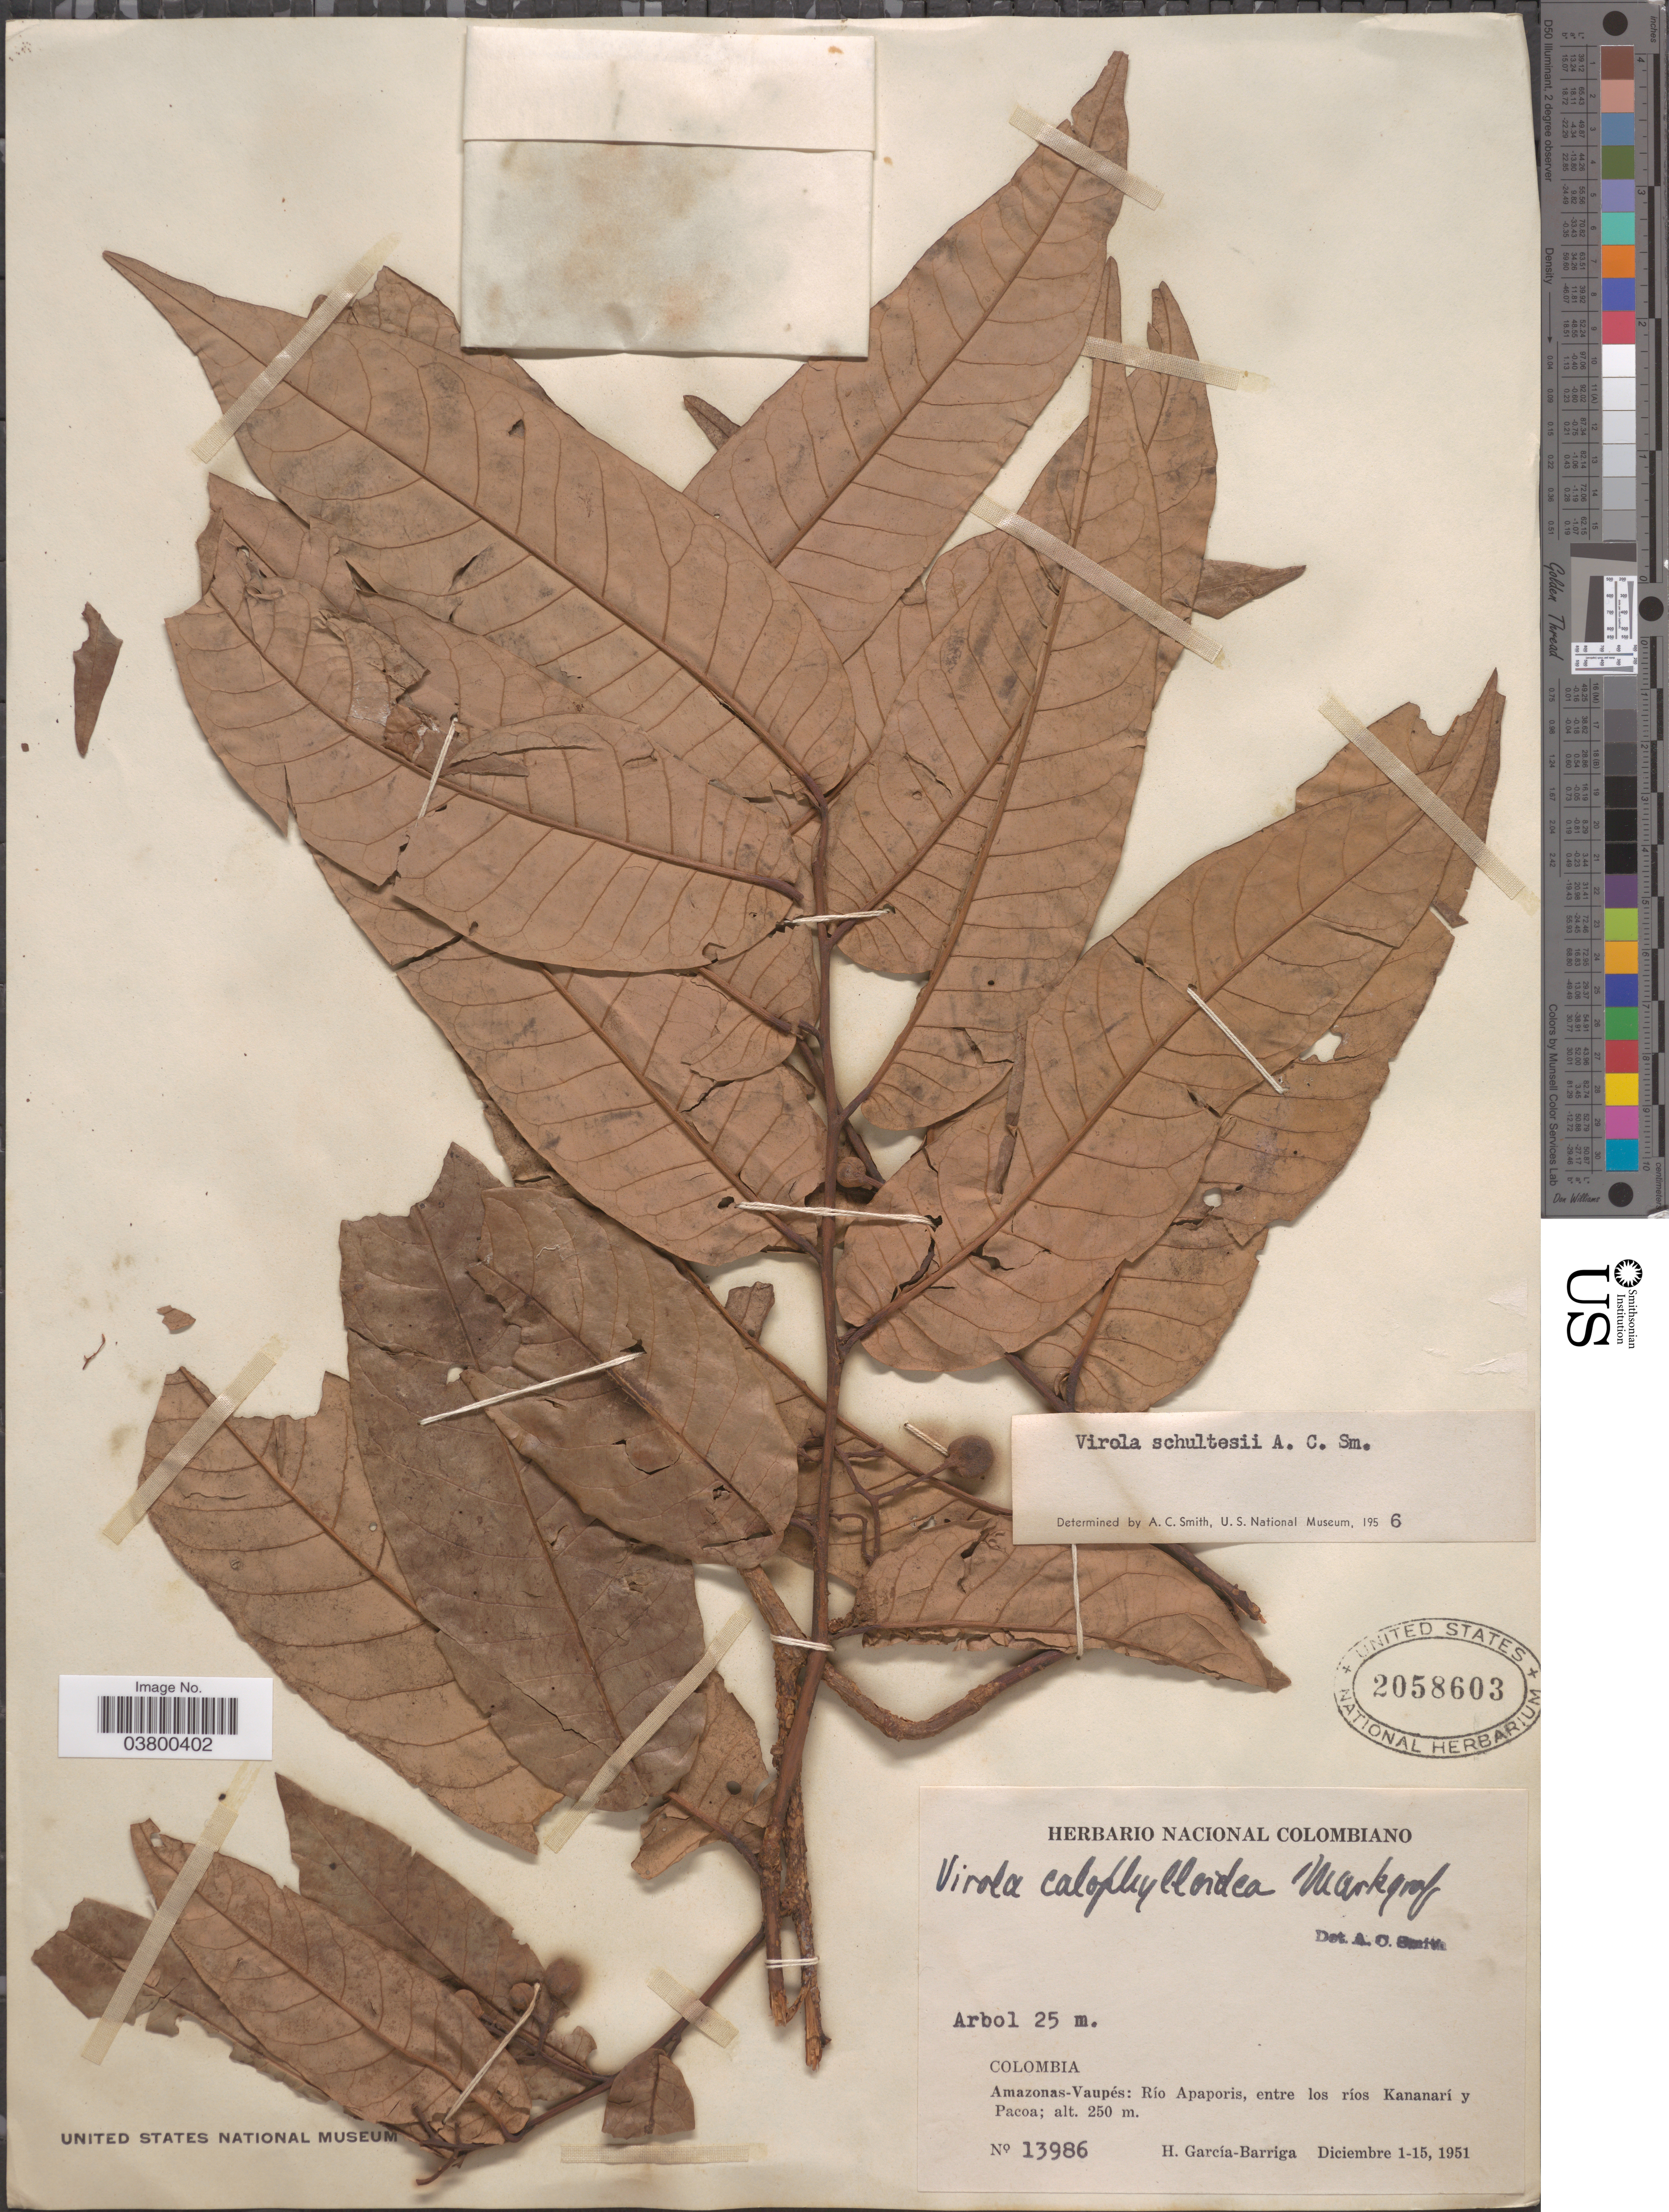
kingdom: Plantae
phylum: Tracheophyta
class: Magnoliopsida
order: Magnoliales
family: Myristicaceae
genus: Virola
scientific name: Virola schultesii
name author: A.C. Sm.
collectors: H. García Barriga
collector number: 13986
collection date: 1951-12-01/1951-12-15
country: Colombia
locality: Amazonas - Vaupes: Río Apaporis, entre los ríos Kananarí y Pacoa.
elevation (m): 250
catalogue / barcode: US 2058603